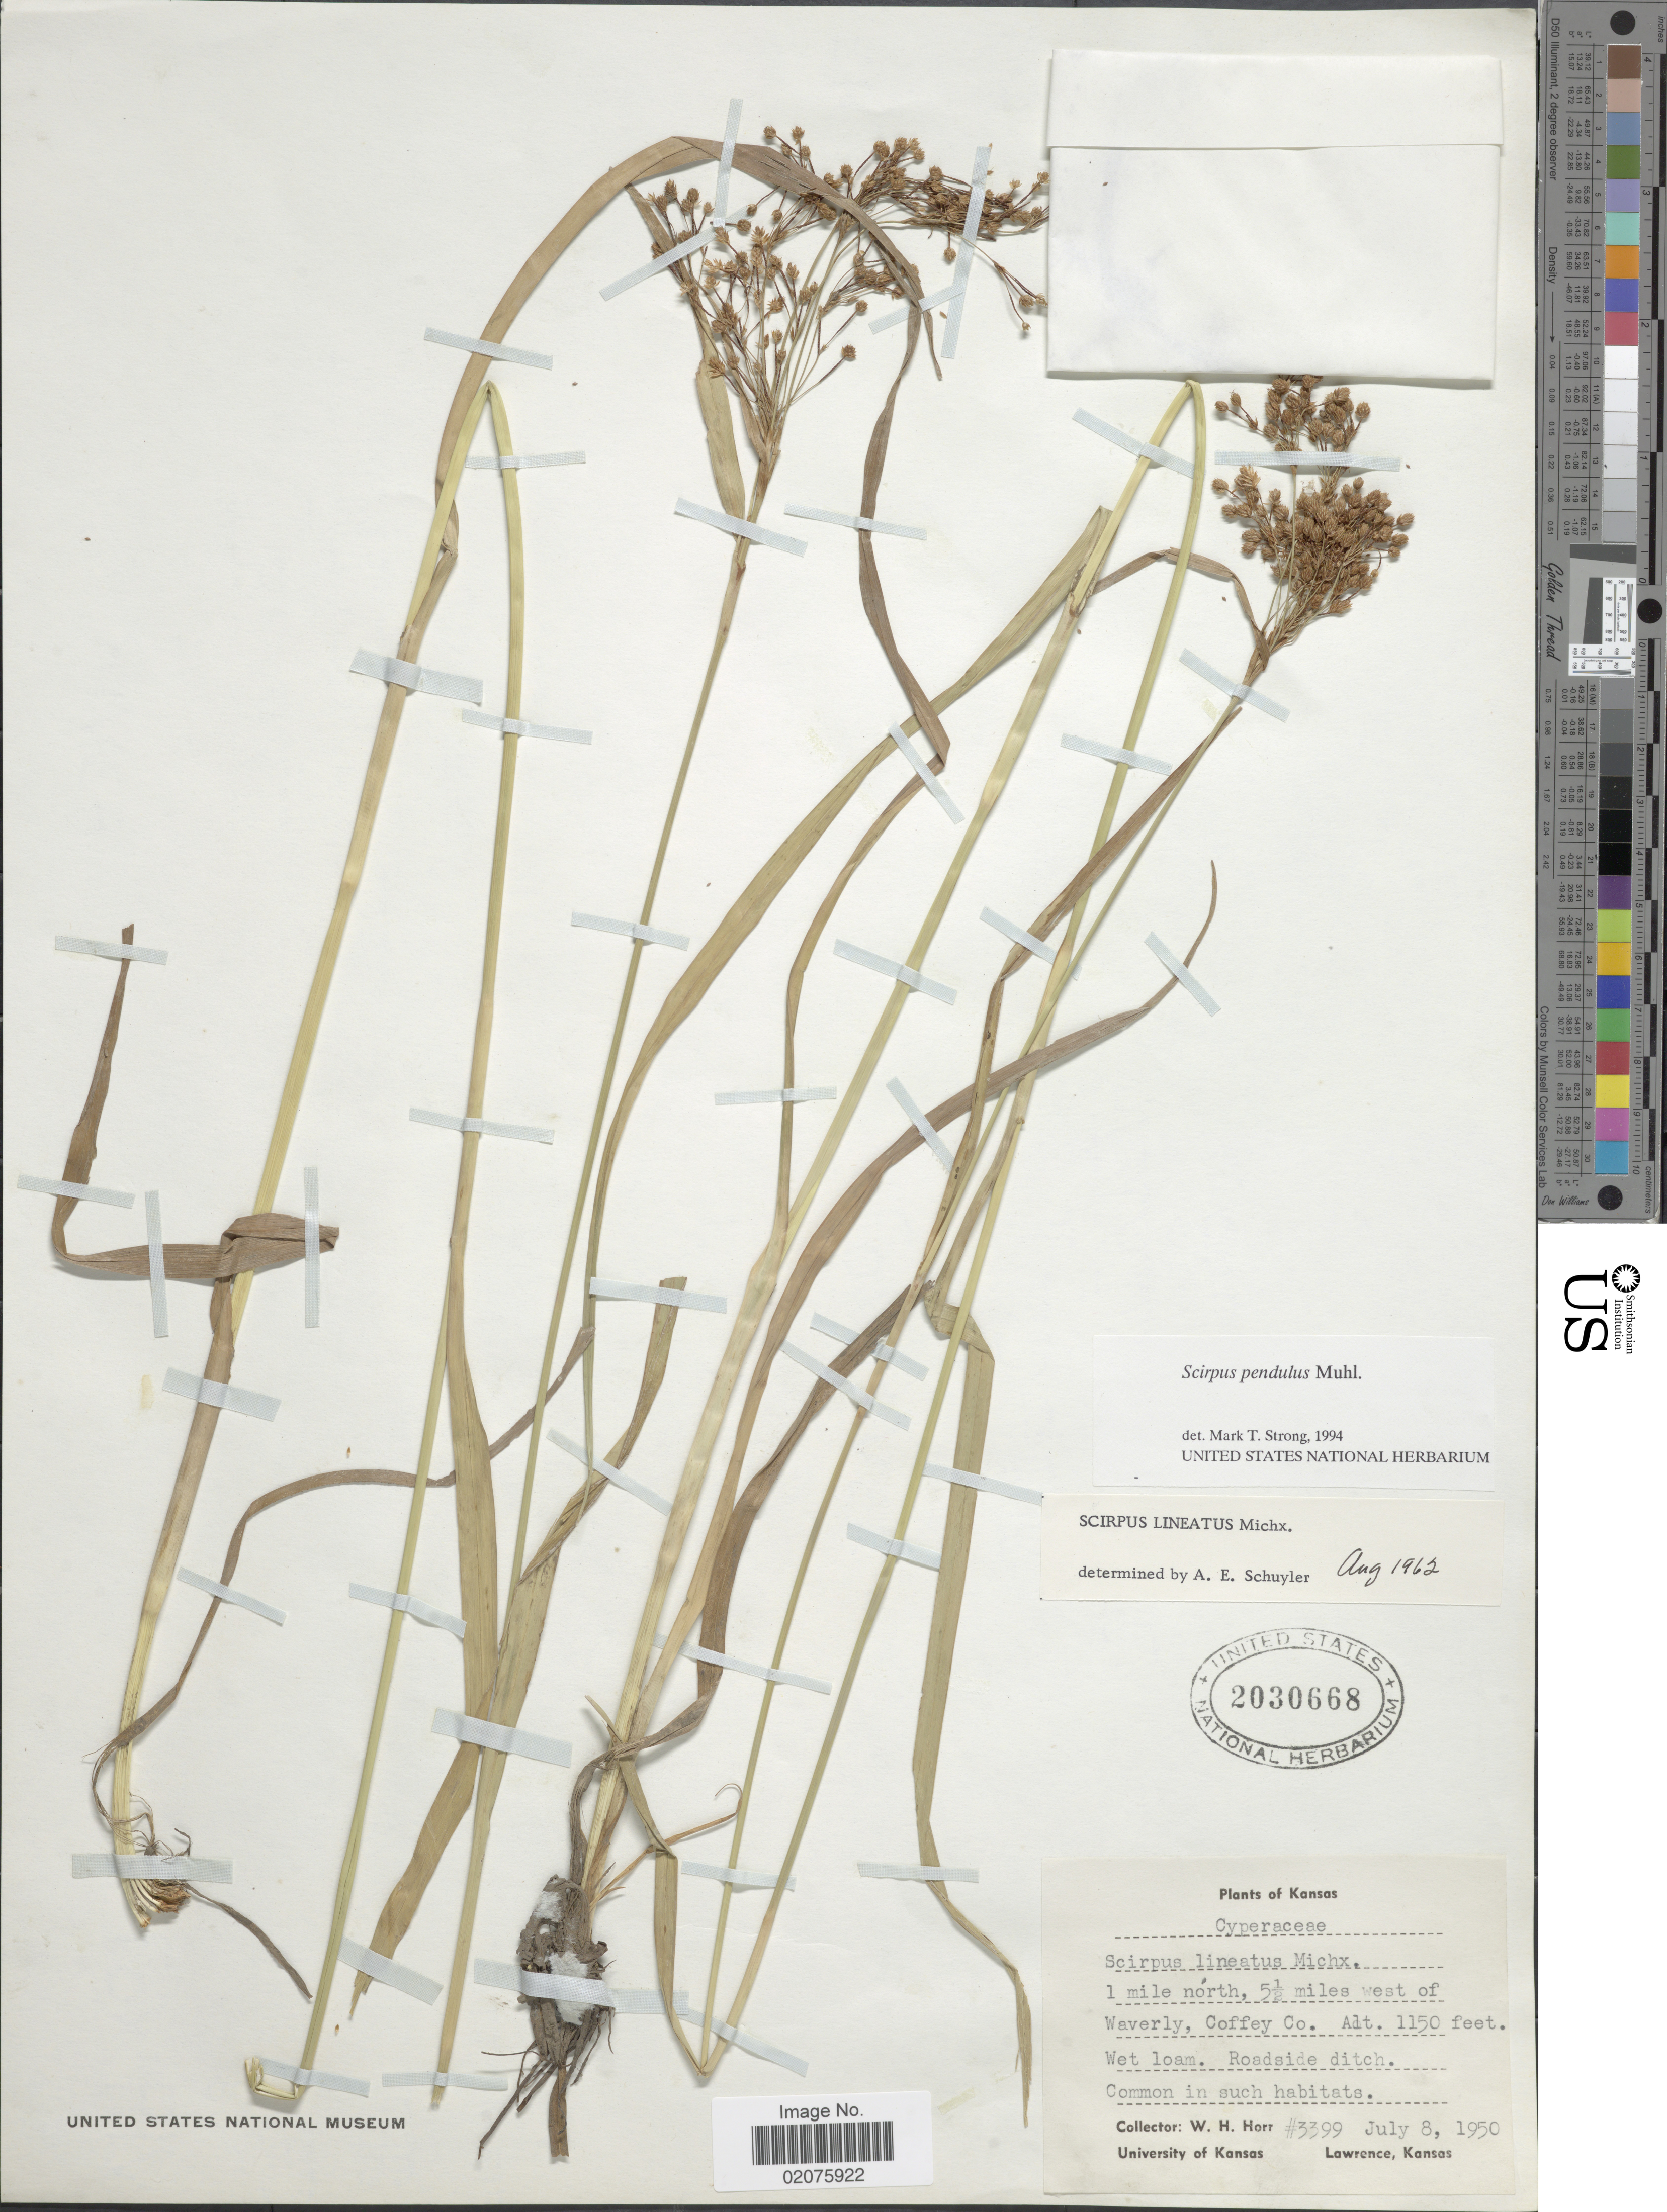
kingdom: Plantae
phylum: Tracheophyta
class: Liliopsida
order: Poales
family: Cyperaceae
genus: Scirpus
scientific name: Scirpus pendulus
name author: Muhl.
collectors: W. H. Horr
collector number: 3399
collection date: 1950-07-08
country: United States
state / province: Kansas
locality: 1 mile north, 5 1/2 miles west of Waverly, COffey Co.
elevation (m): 351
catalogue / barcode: US 2030668